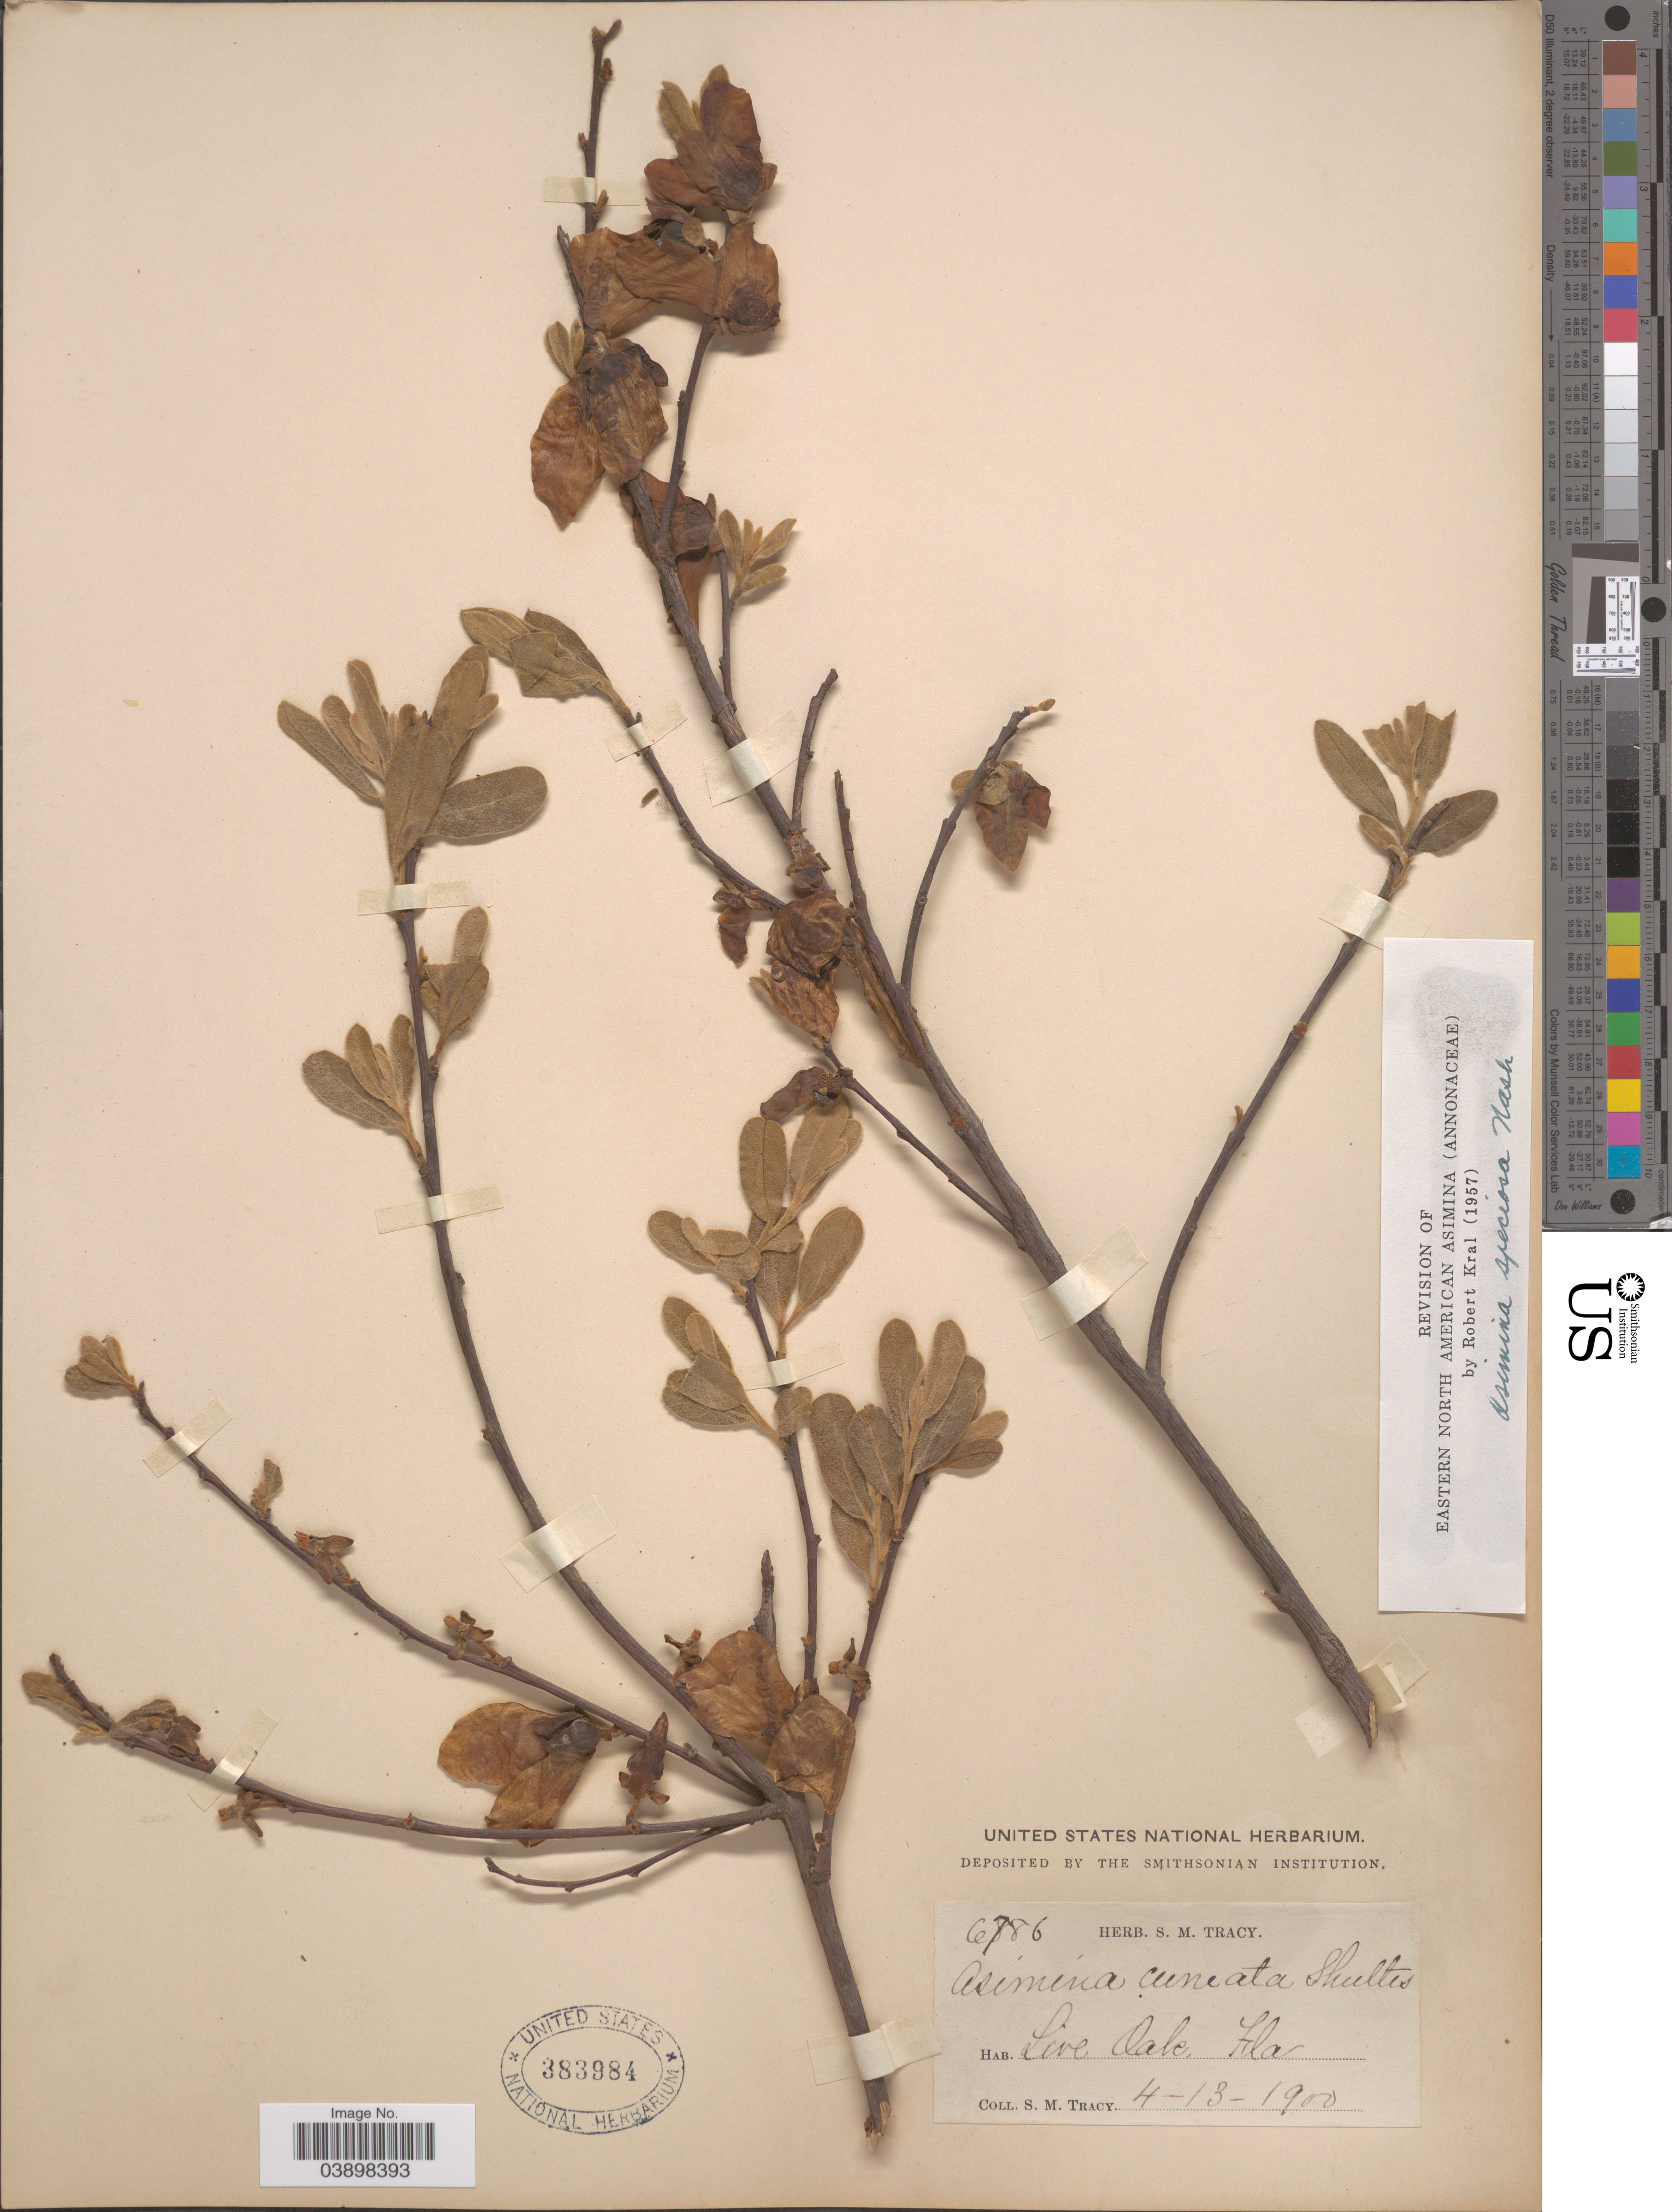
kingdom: Plantae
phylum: Tracheophyta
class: Magnoliopsida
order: Magnoliales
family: Annonaceae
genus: Asimina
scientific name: Asimina speciosa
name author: Nash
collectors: S. M. Tracy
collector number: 6786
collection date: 1900-04-13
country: United States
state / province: Florida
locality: Live Oak.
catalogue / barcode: US 383984